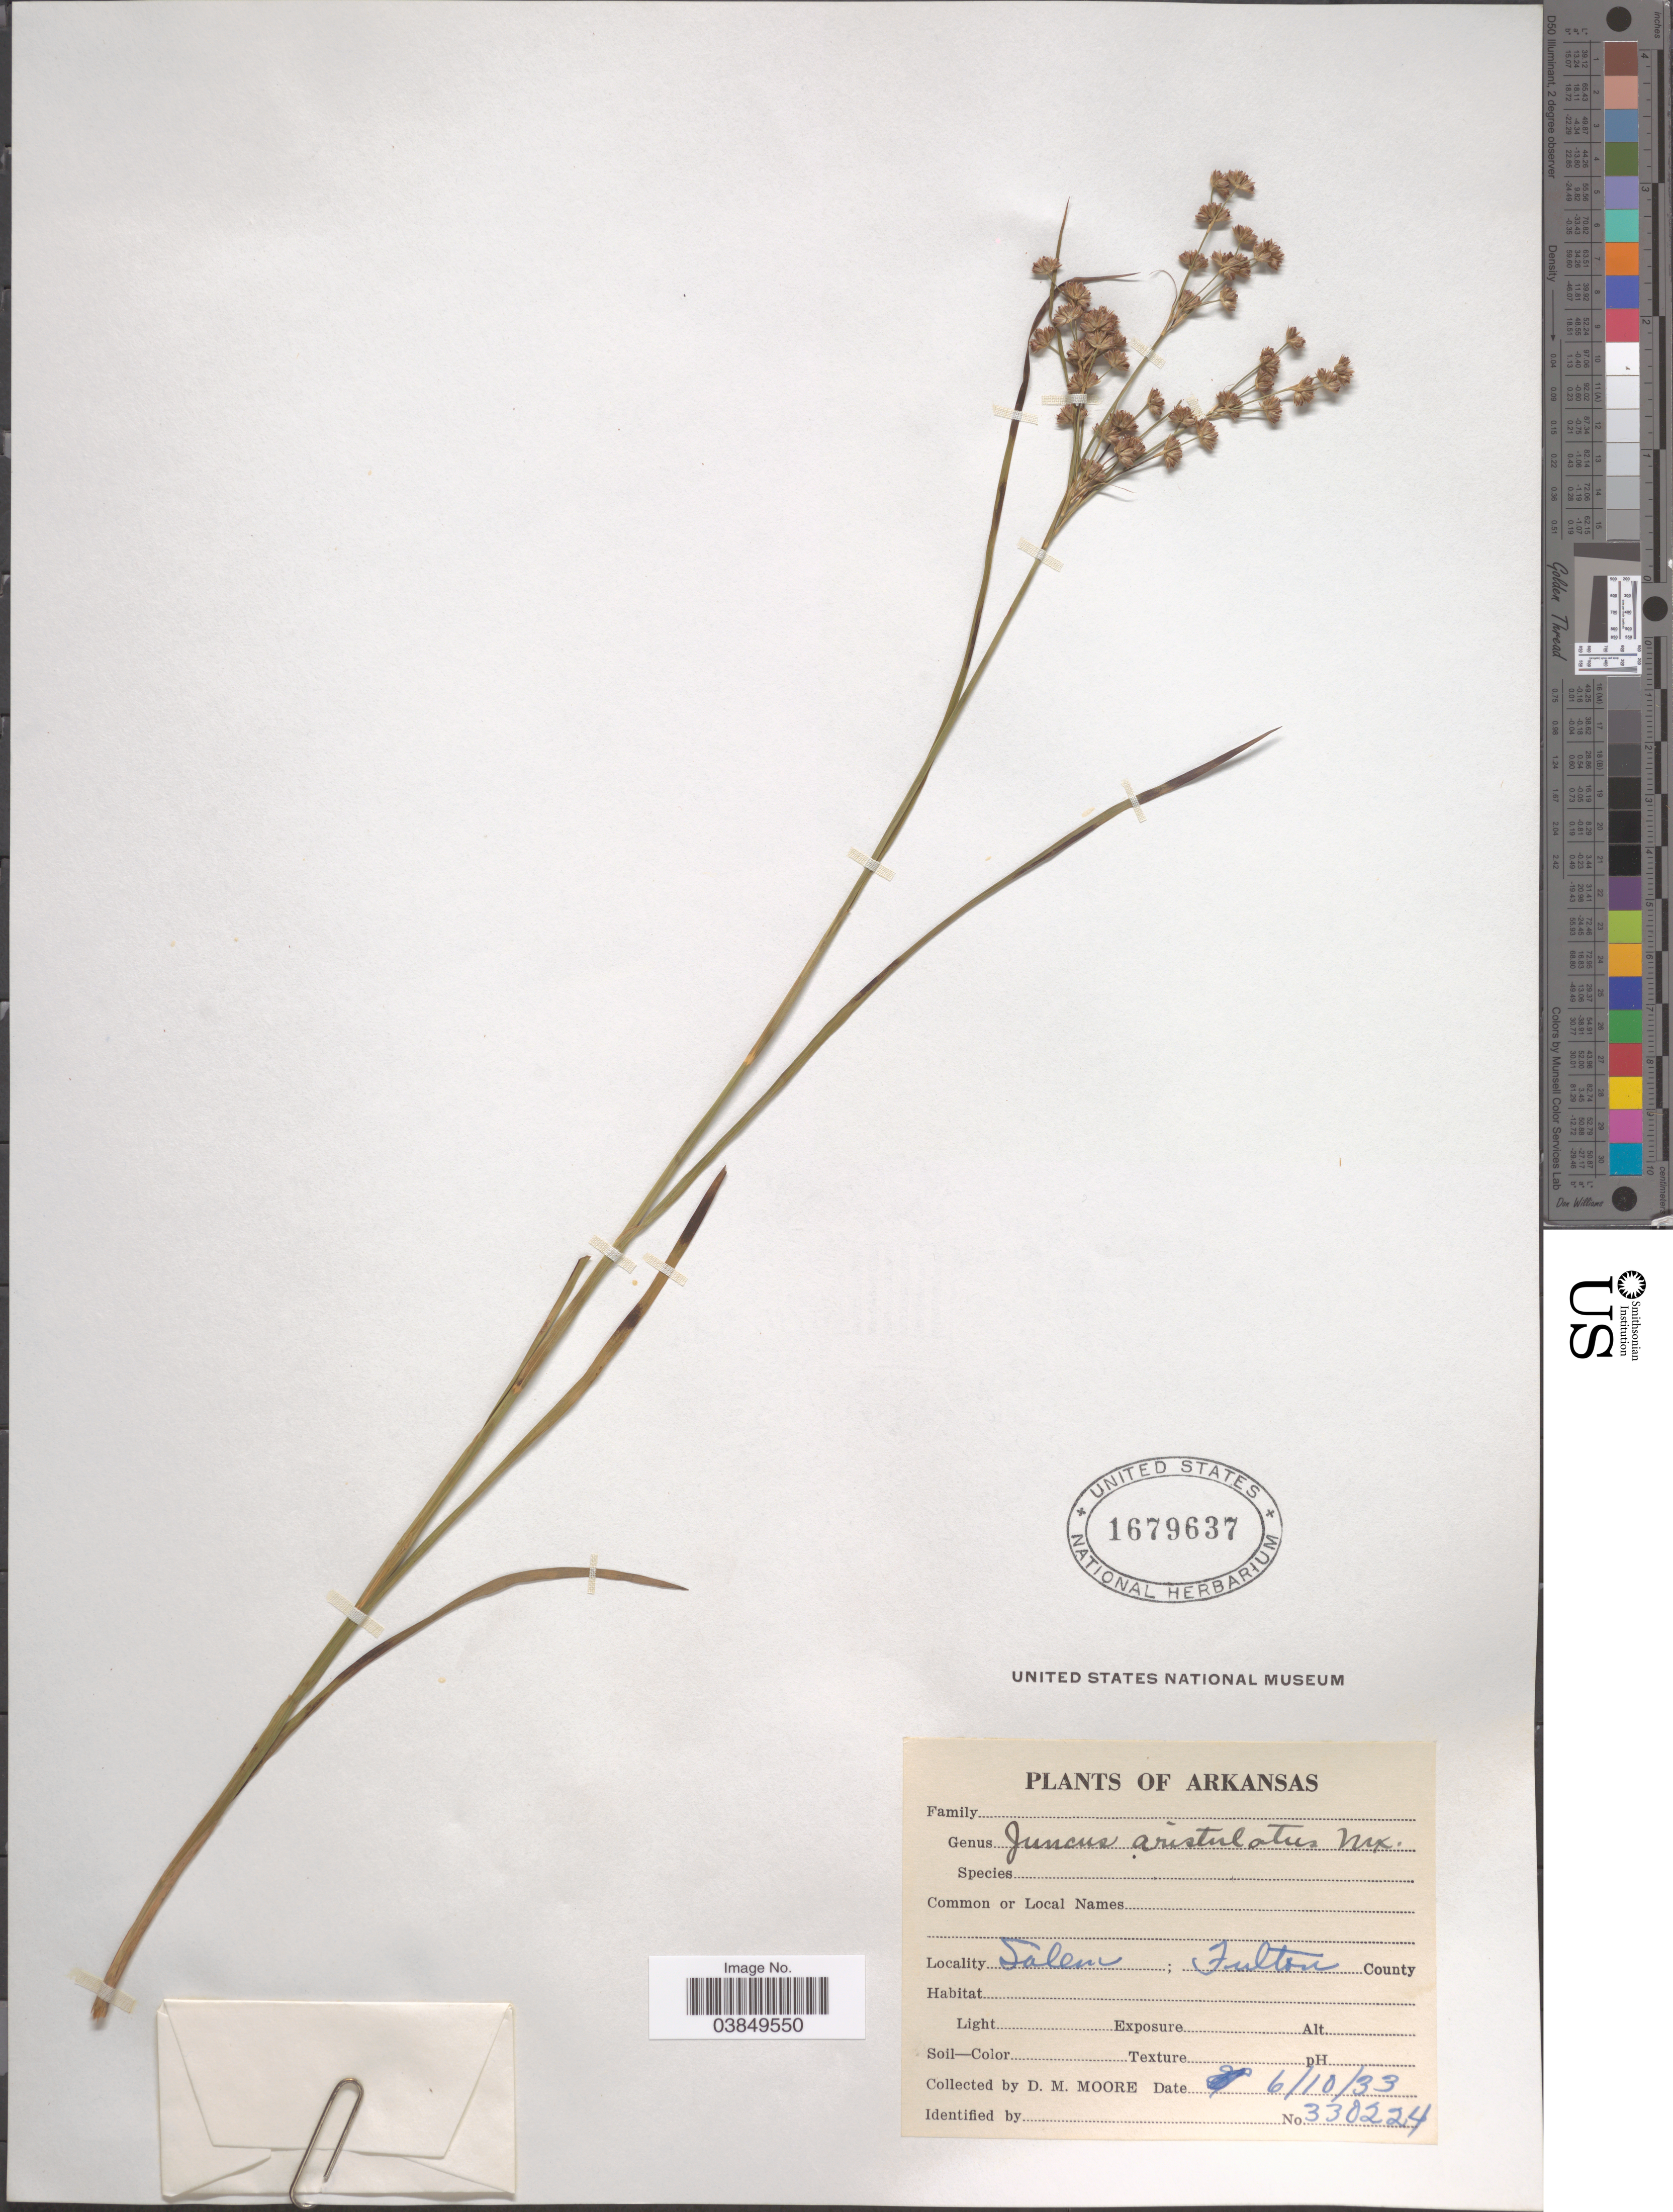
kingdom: Plantae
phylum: Tracheophyta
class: Liliopsida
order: Poales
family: Juncaceae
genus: Juncus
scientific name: Juncus aristulatus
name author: Michx.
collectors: D. Moore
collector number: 330224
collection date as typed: Transcribed d/m/y: 10/6/33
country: United States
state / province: Arkansas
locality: Salem; Fulton County.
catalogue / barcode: US 1679637